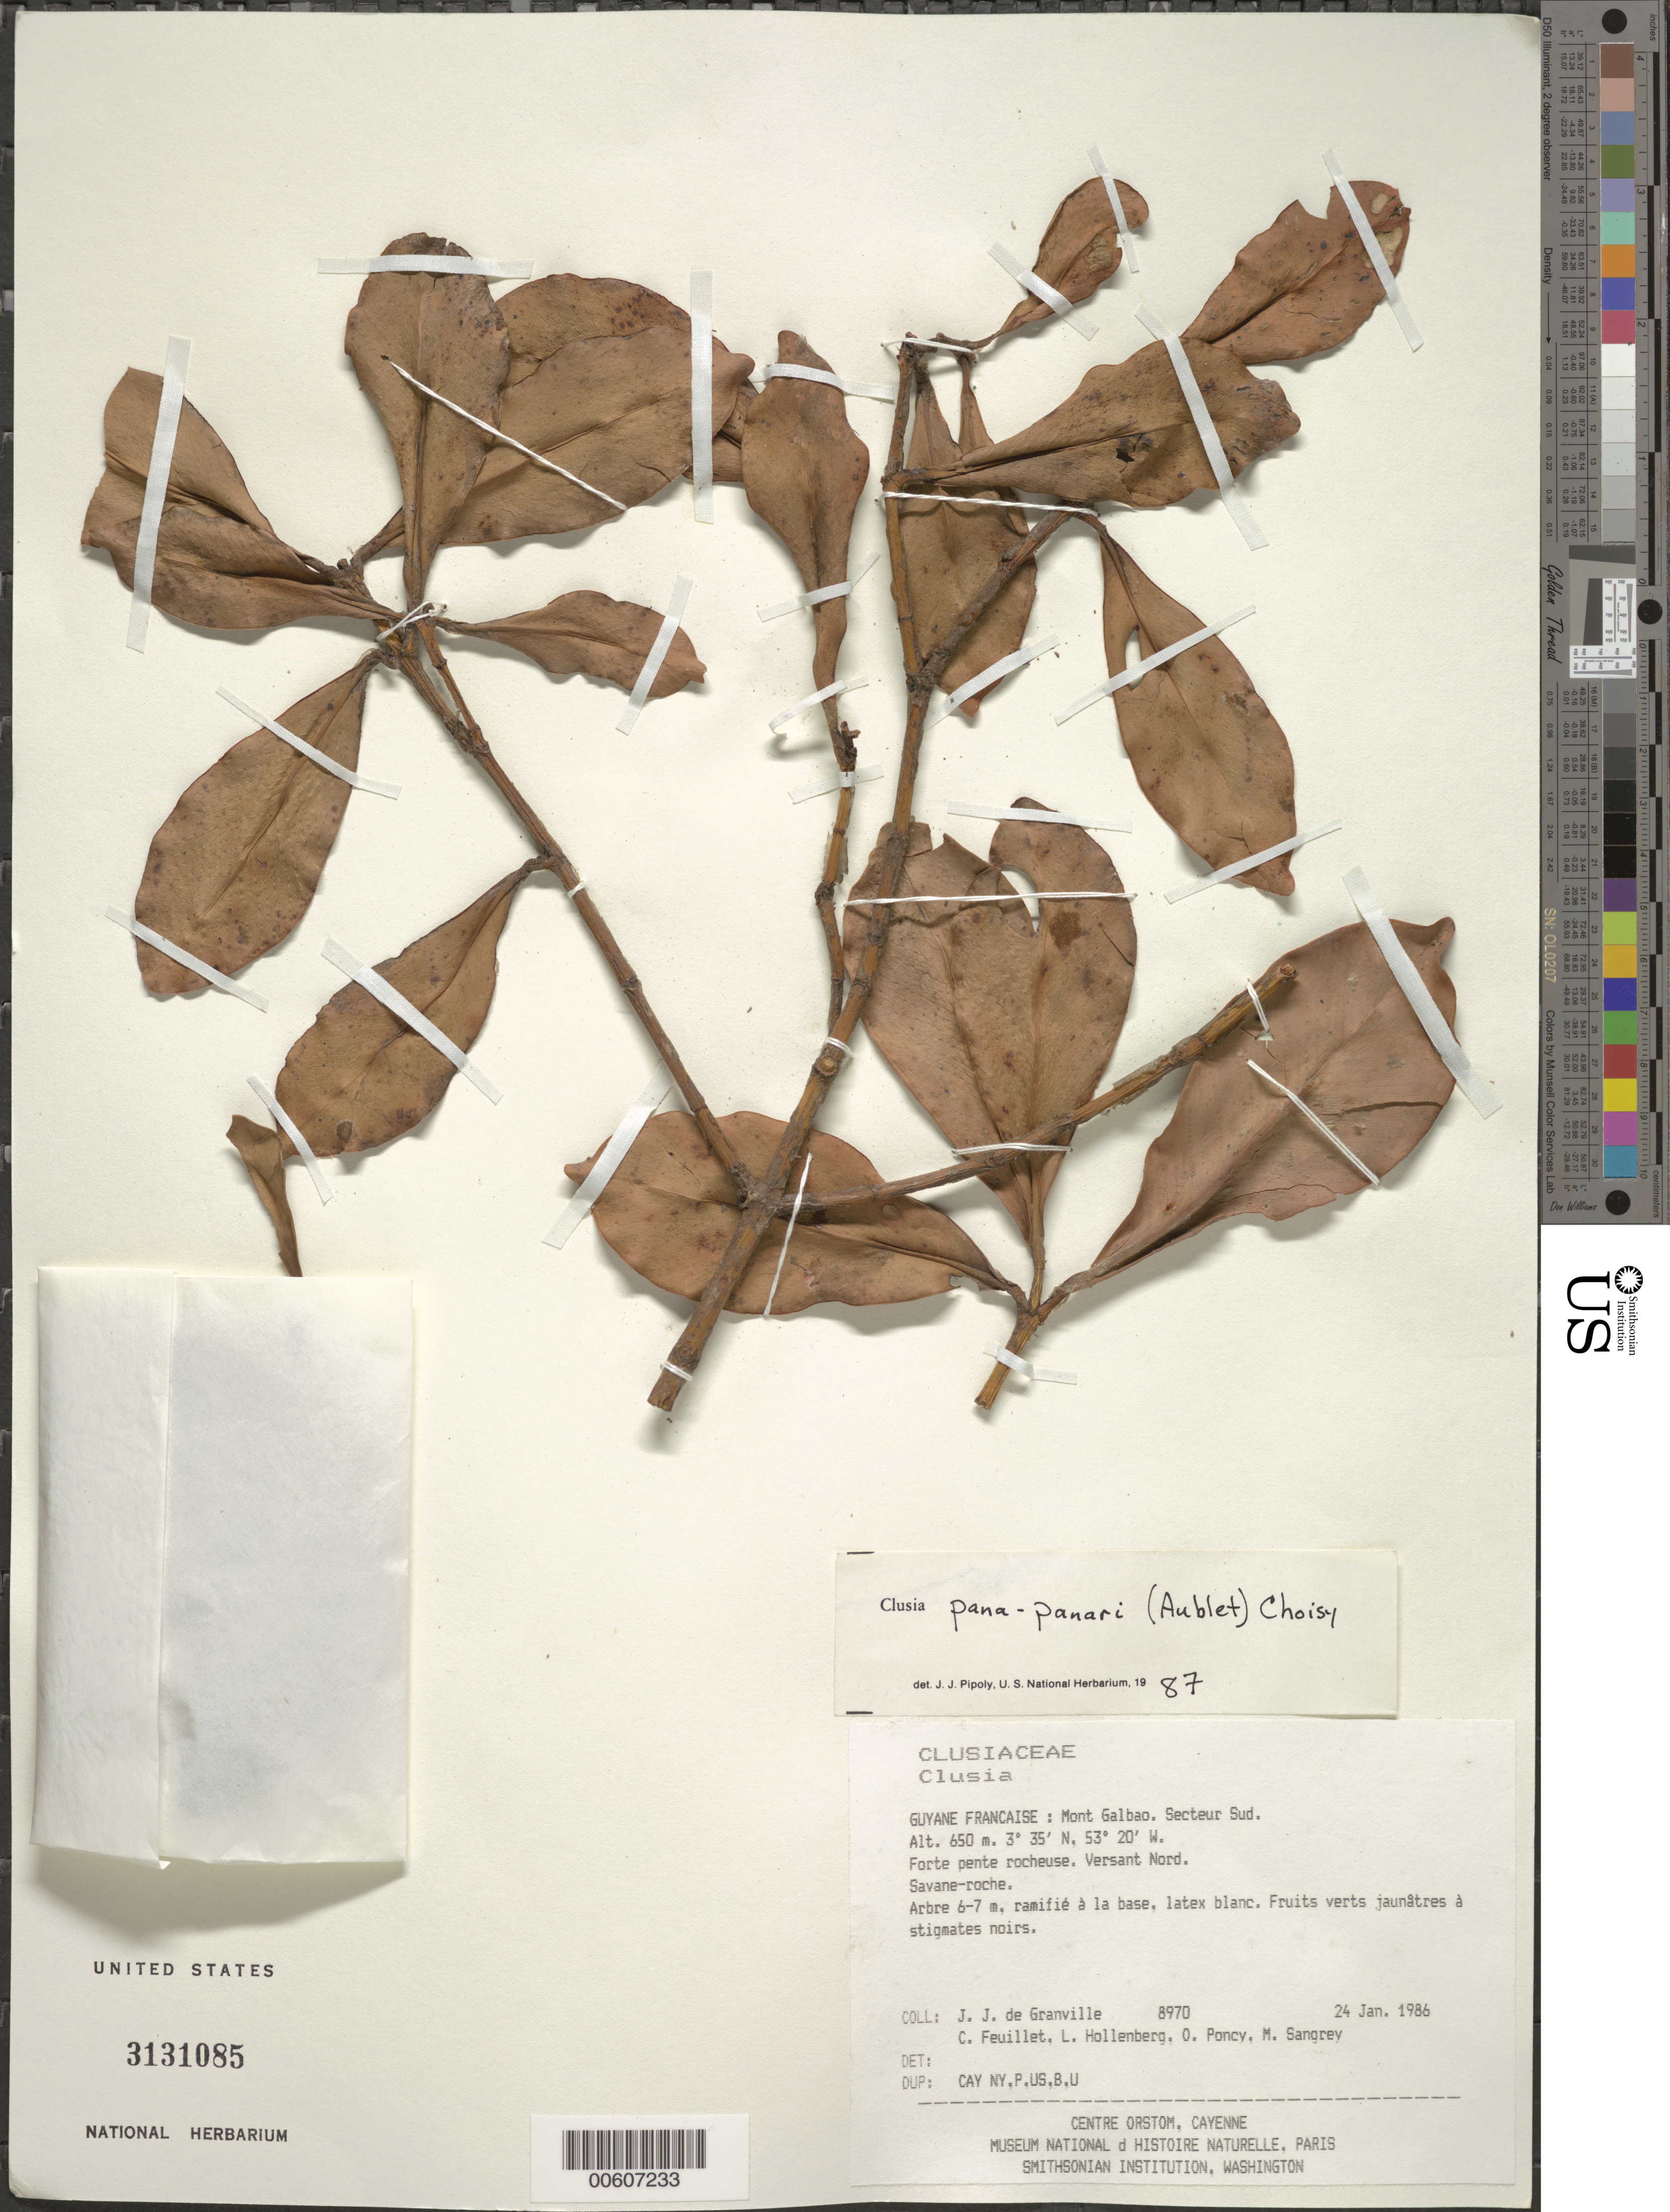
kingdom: Plantae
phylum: Tracheophyta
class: Magnoliopsida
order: Malpighiales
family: Clusiaceae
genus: Clusia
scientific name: Clusia panapanari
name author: (Aubl.) Choisy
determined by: Pipoly, J. J., III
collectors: J.-J. de Granville, C. Feuillet, L. Hollenberg, O. Poncy & M. S. Sangrey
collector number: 8970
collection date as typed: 24-Jan-86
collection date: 1986-01-24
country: French Guiana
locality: Mont Galbao. Secteur Sud. Versant Nord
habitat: Savane-roche. Forte pente rocheuse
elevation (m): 650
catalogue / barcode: US 3131085